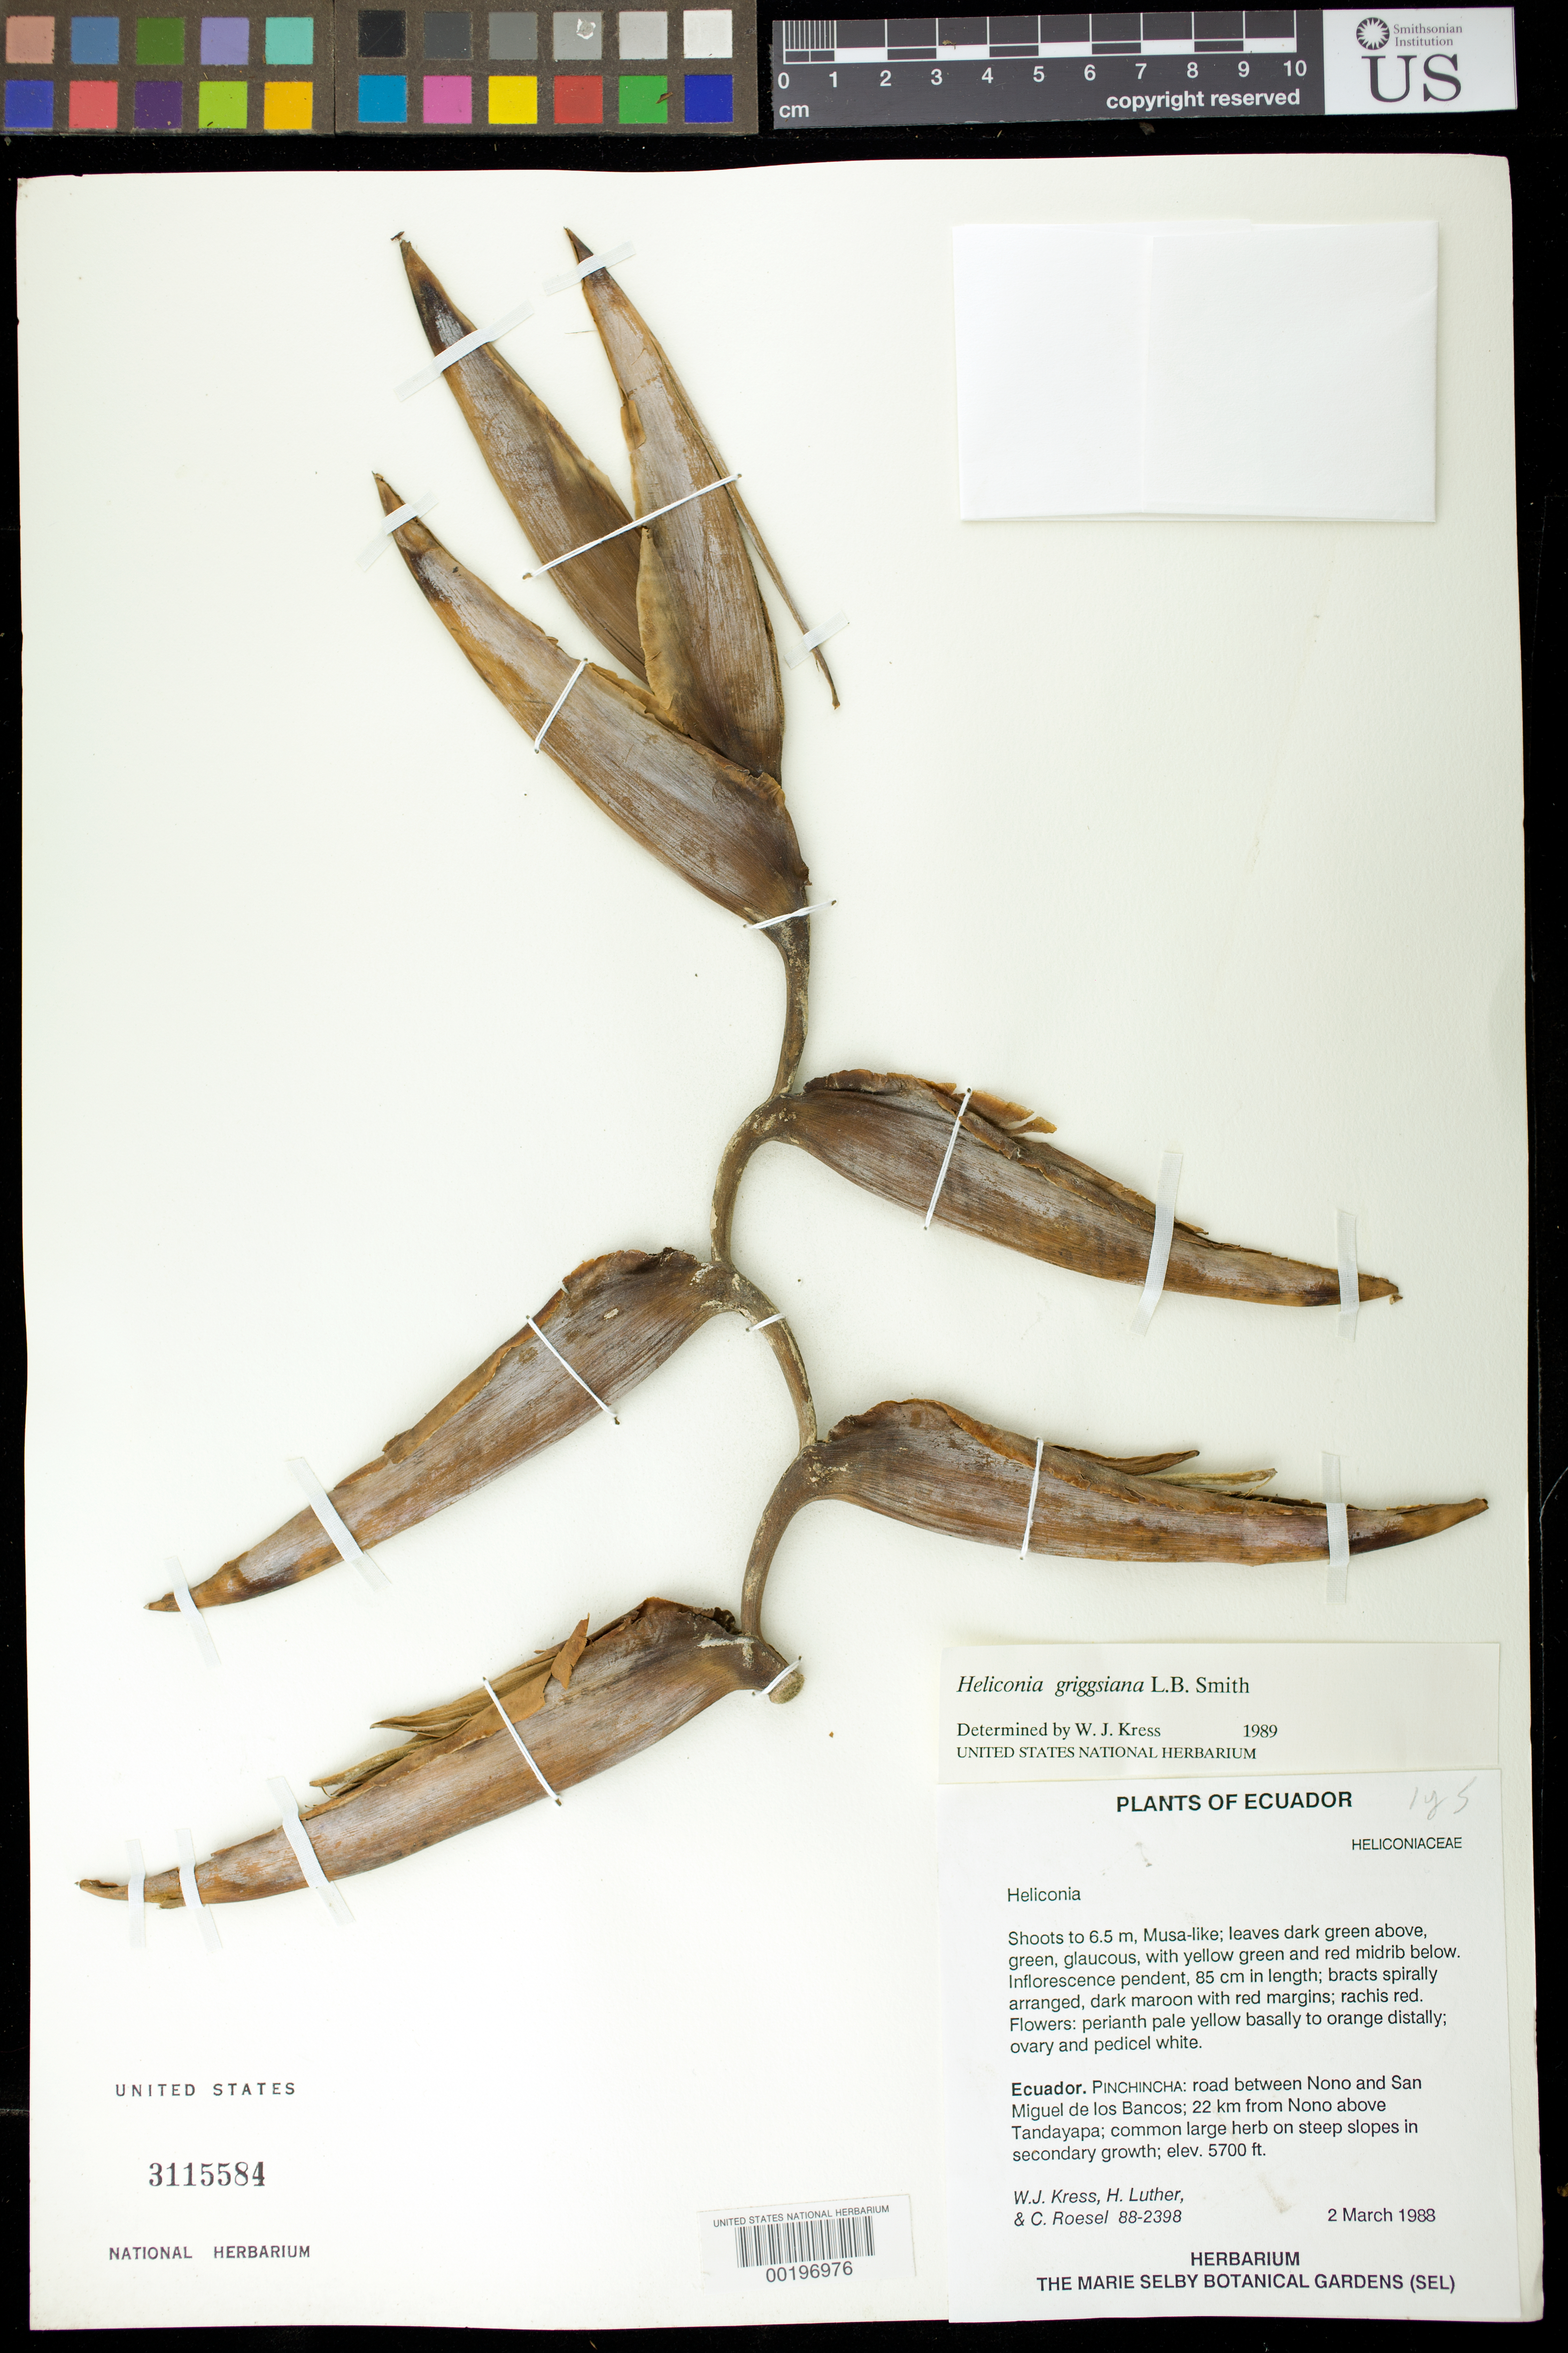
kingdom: Plantae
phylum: Tracheophyta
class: Liliopsida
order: Zingiberales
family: Heliconiaceae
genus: Heliconia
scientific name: Heliconia griggsiana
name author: L.B. Sm.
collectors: W. J. Kress, Harry E. Luther & C. S. Roesel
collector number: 88-2398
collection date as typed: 02 Mar 1988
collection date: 1988-03-02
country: Ecuador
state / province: Pichincha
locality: Road between nono and Sal Miguel de los Bancos, 22 km from nono above tandayapa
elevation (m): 1737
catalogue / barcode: US 3115584